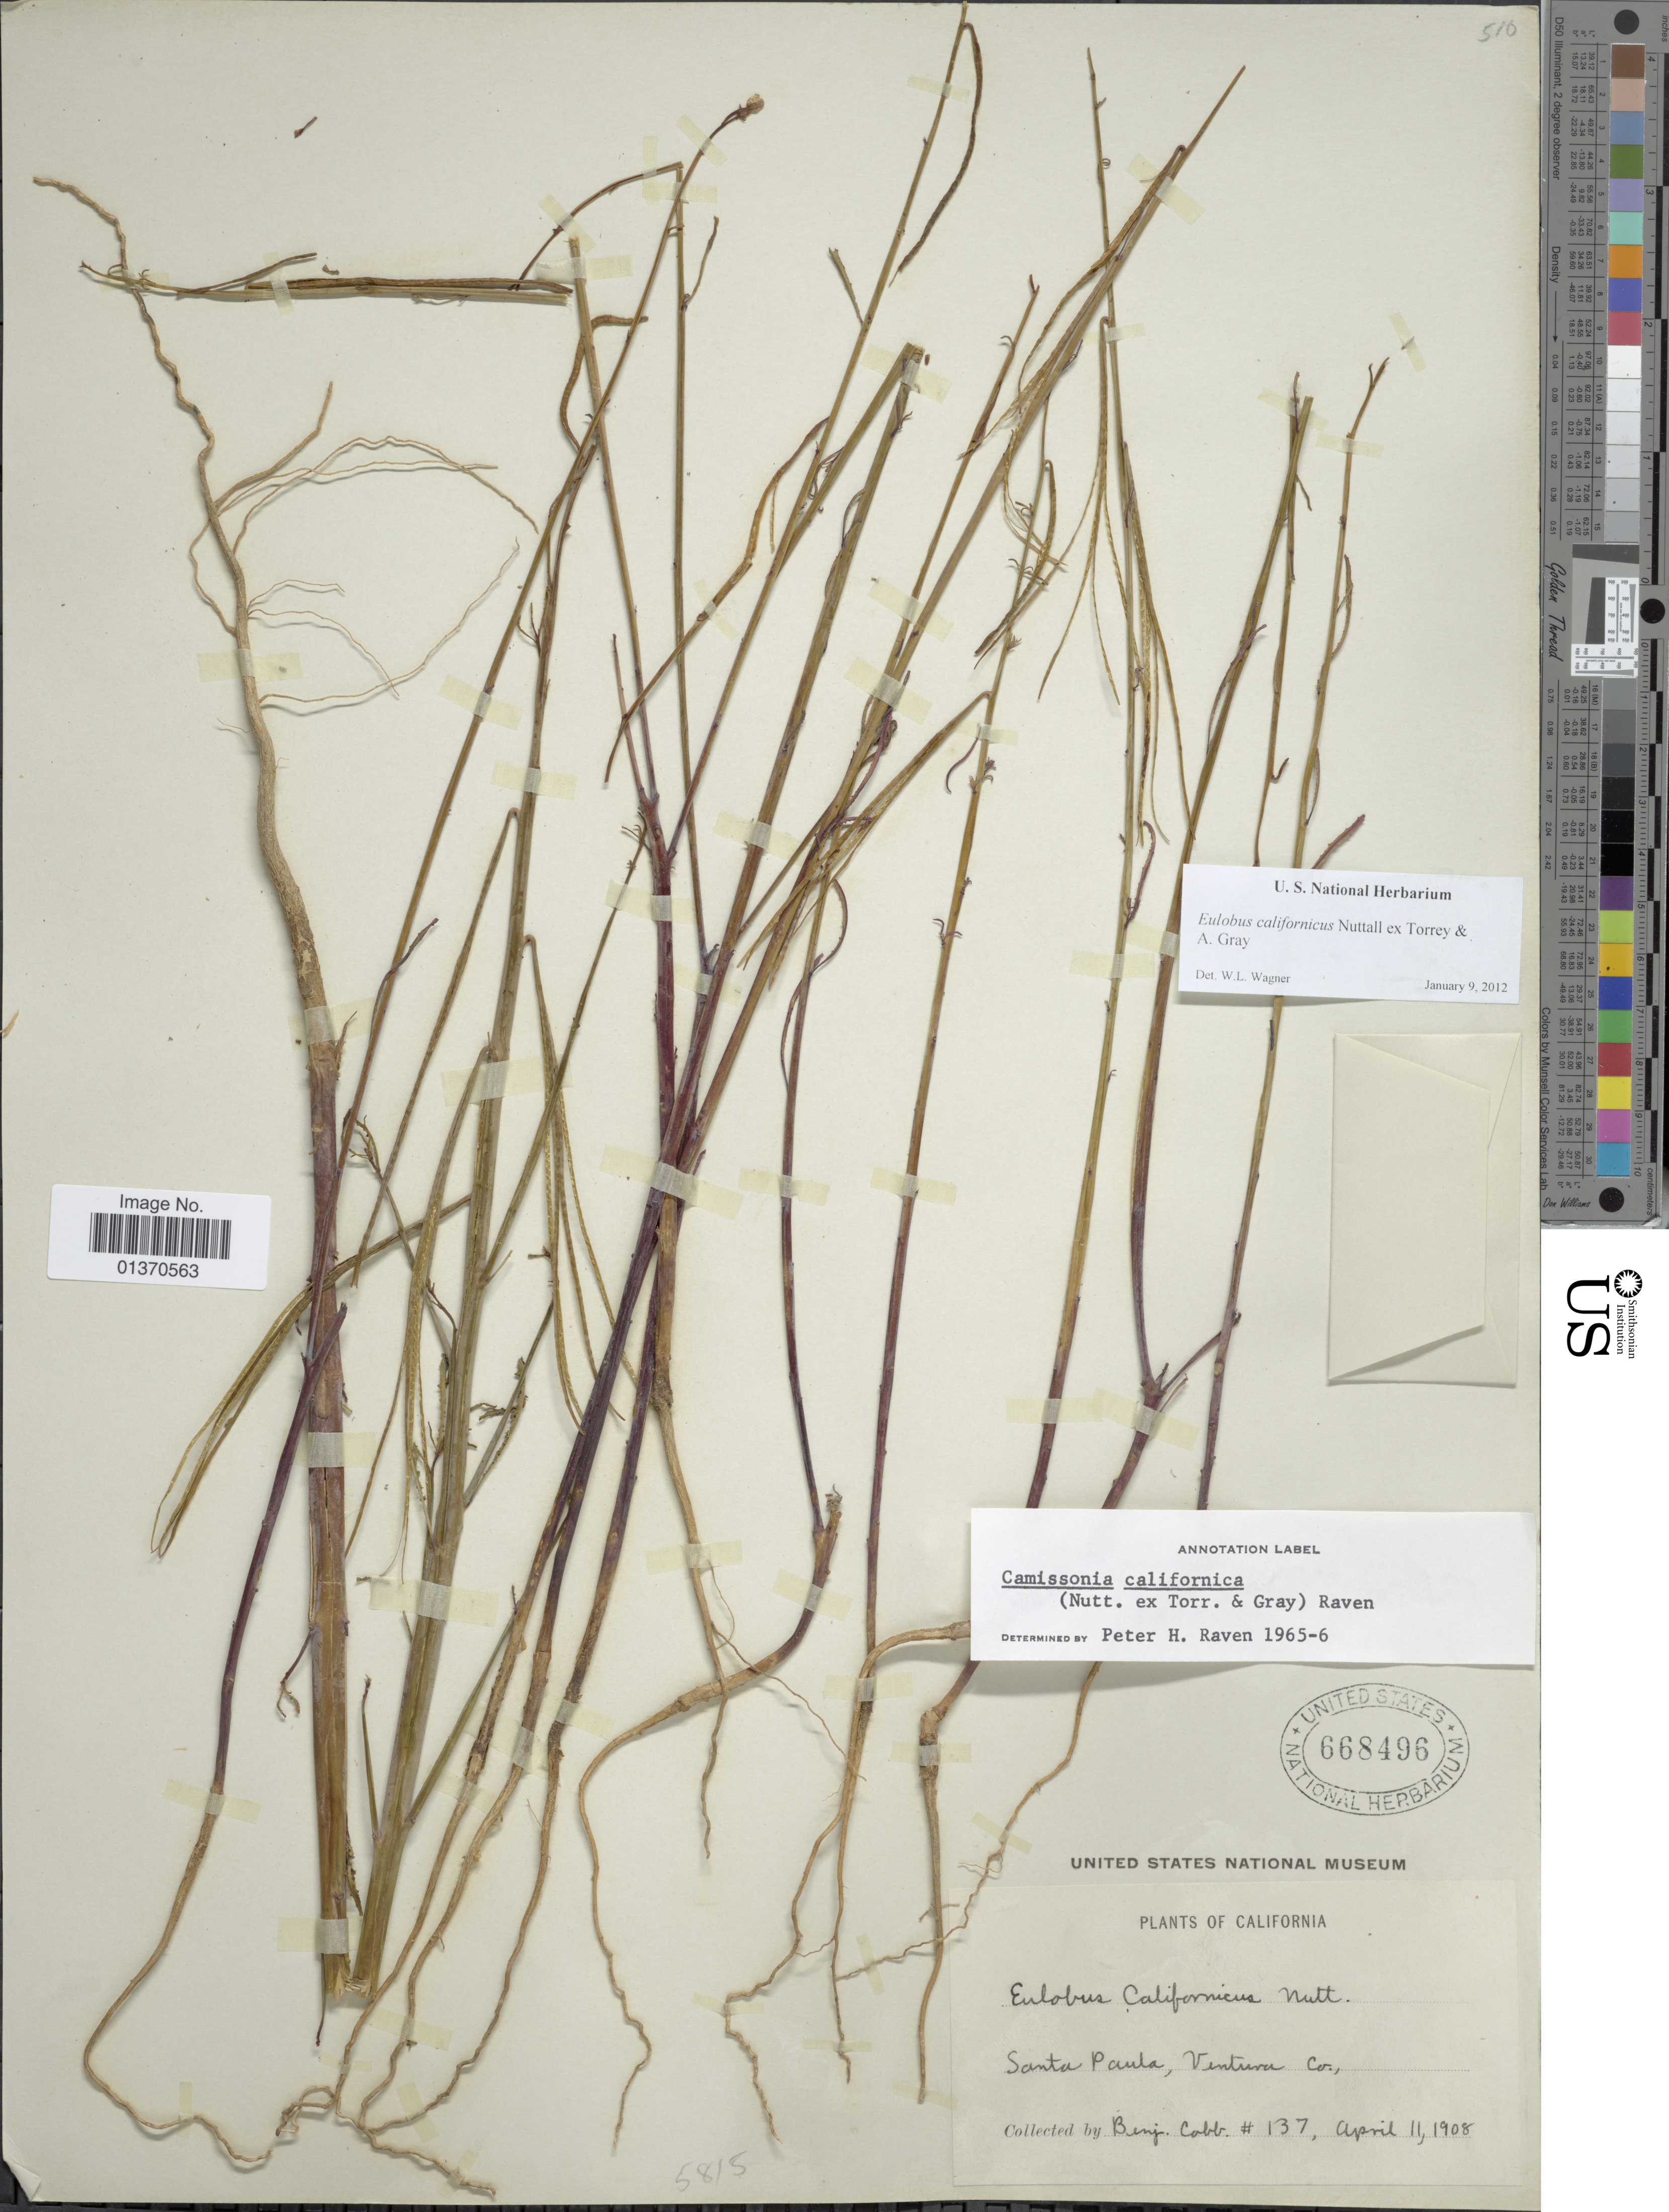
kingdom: Plantae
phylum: Tracheophyta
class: Magnoliopsida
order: Myrtales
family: Onagraceae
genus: Eulobus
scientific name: Eulobus californicus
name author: Nutt. ex Torr. & A. Gray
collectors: B. Cobb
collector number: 137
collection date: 1908-04-11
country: United States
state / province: California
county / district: Ventura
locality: Santa Paula, Ventura Co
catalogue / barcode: US 668496